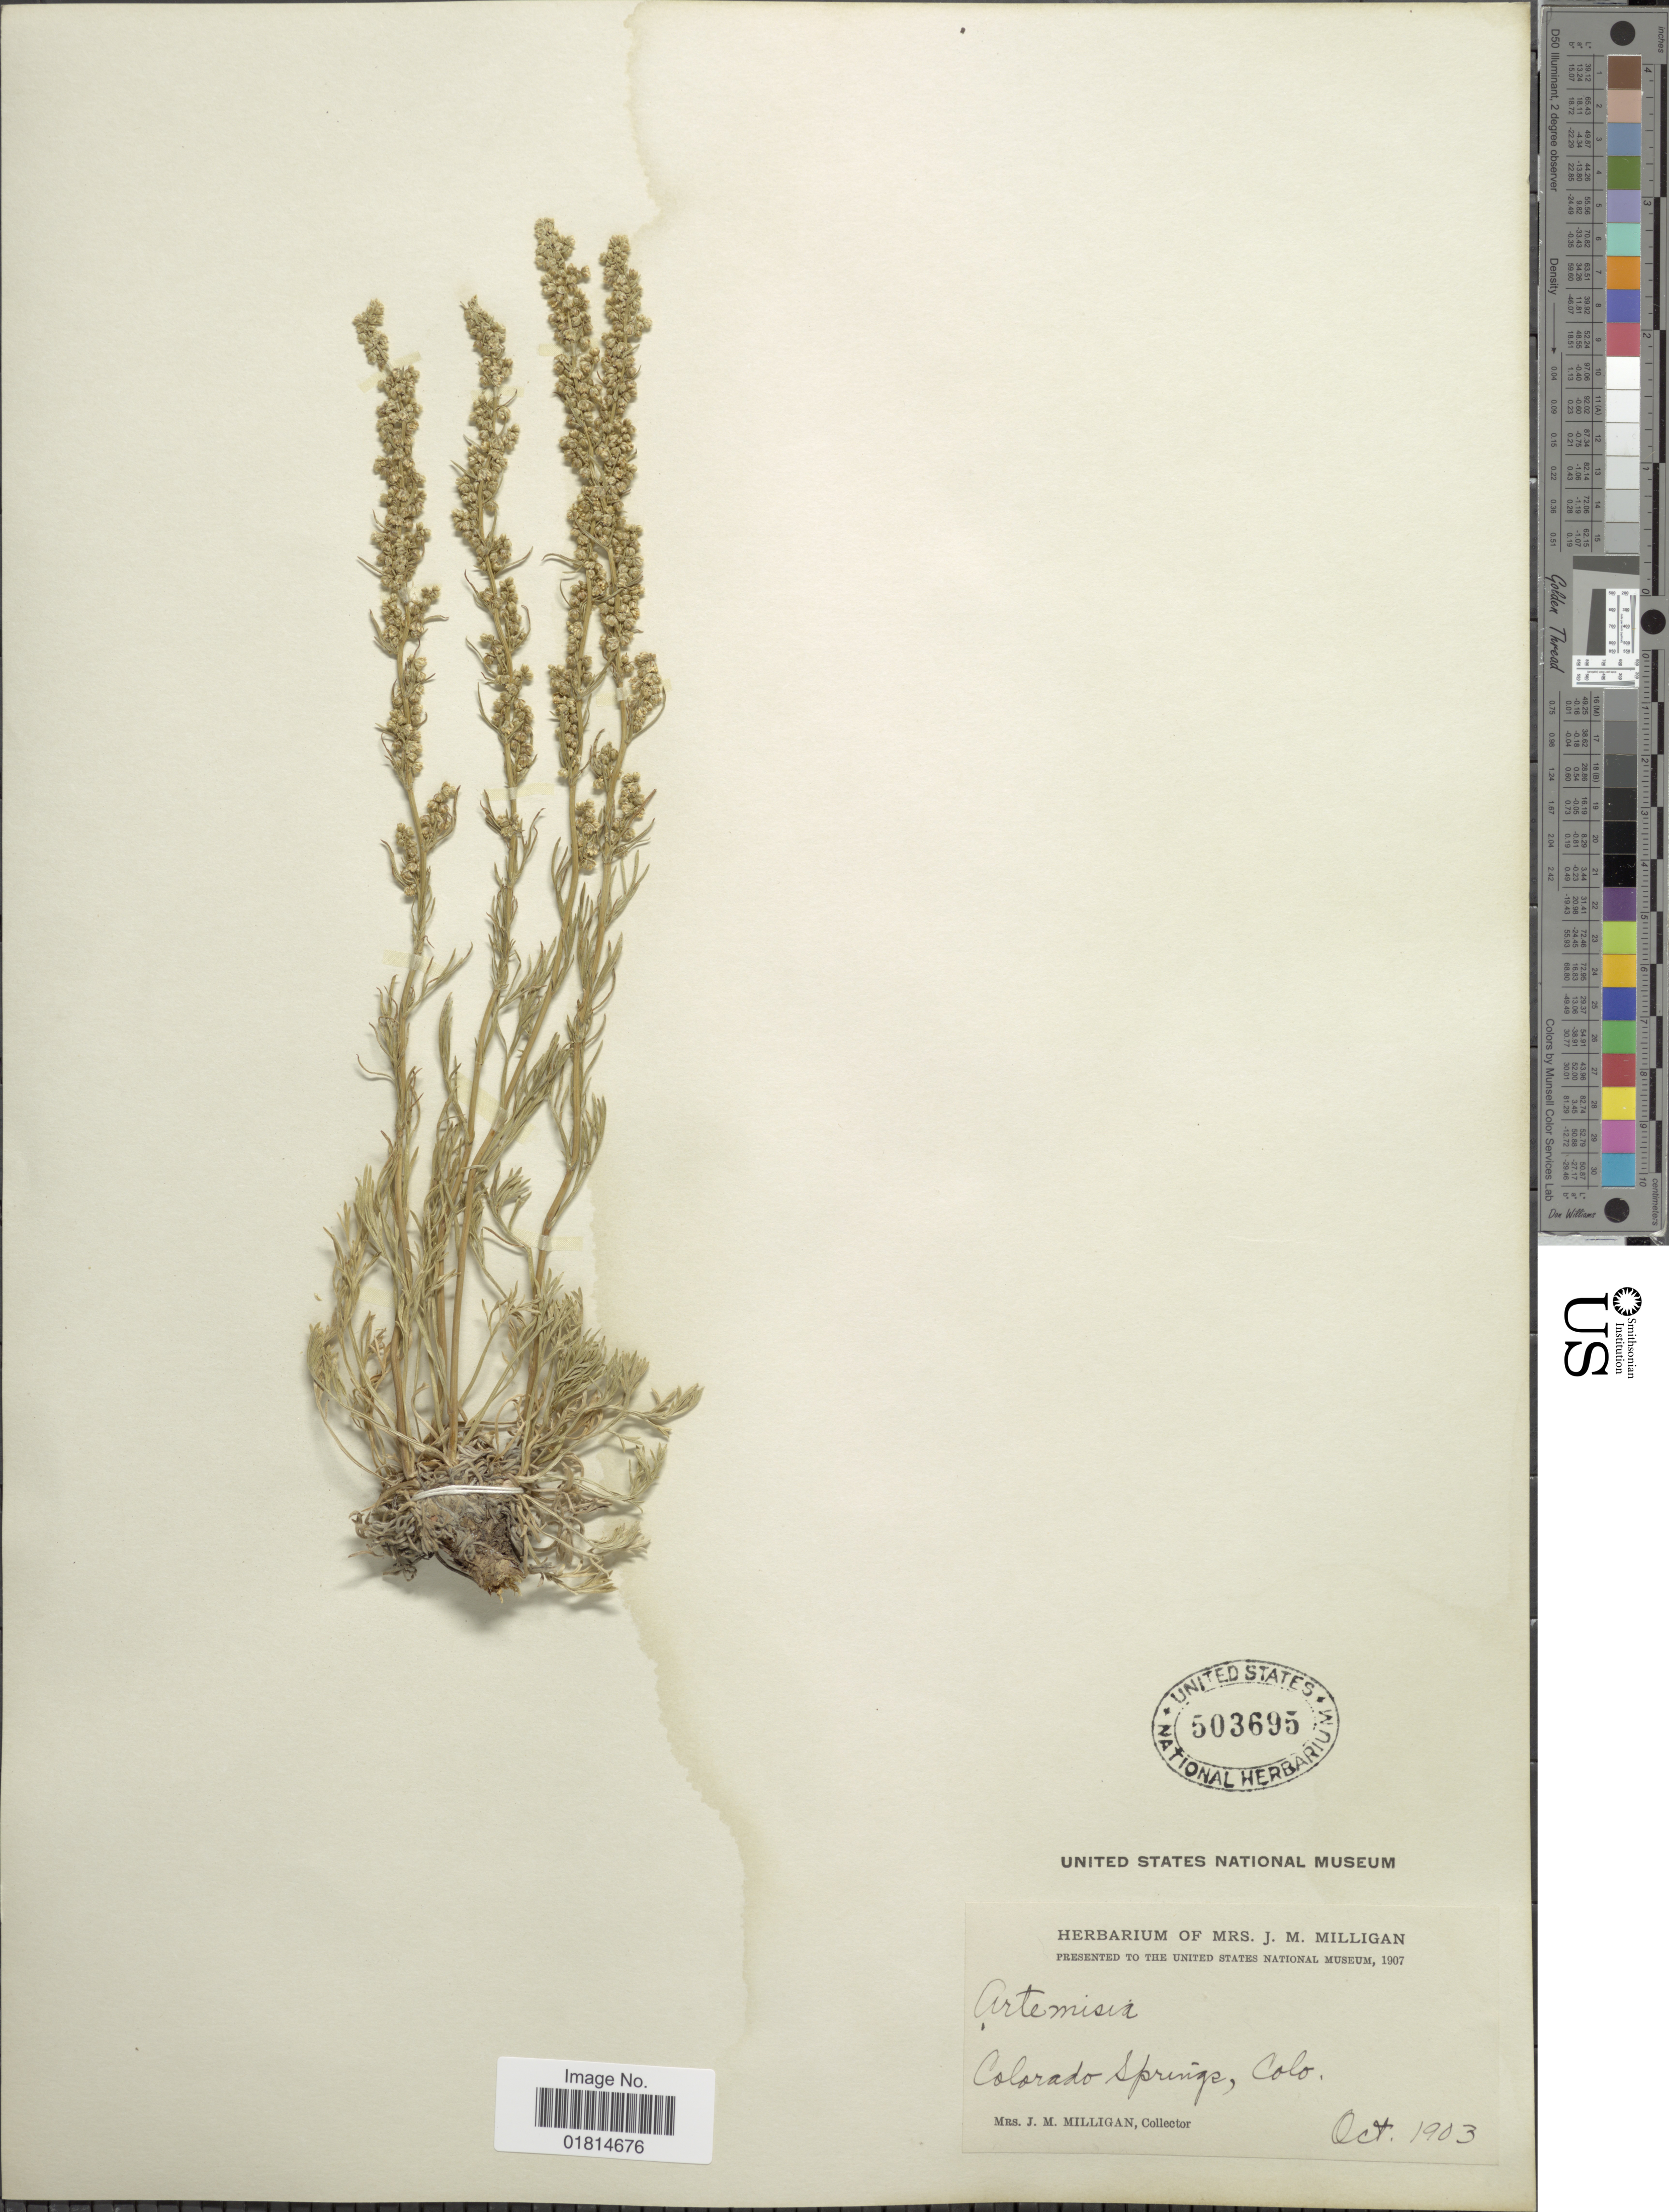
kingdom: Plantae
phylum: Tracheophyta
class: Magnoliopsida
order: Asterales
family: Asteraceae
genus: Artemisia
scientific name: Artemisia camporum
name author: Rydb.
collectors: J. M. Milligan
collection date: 1903-10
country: United States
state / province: Colorado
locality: Colorado Springs, Colo.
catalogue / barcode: US 503695